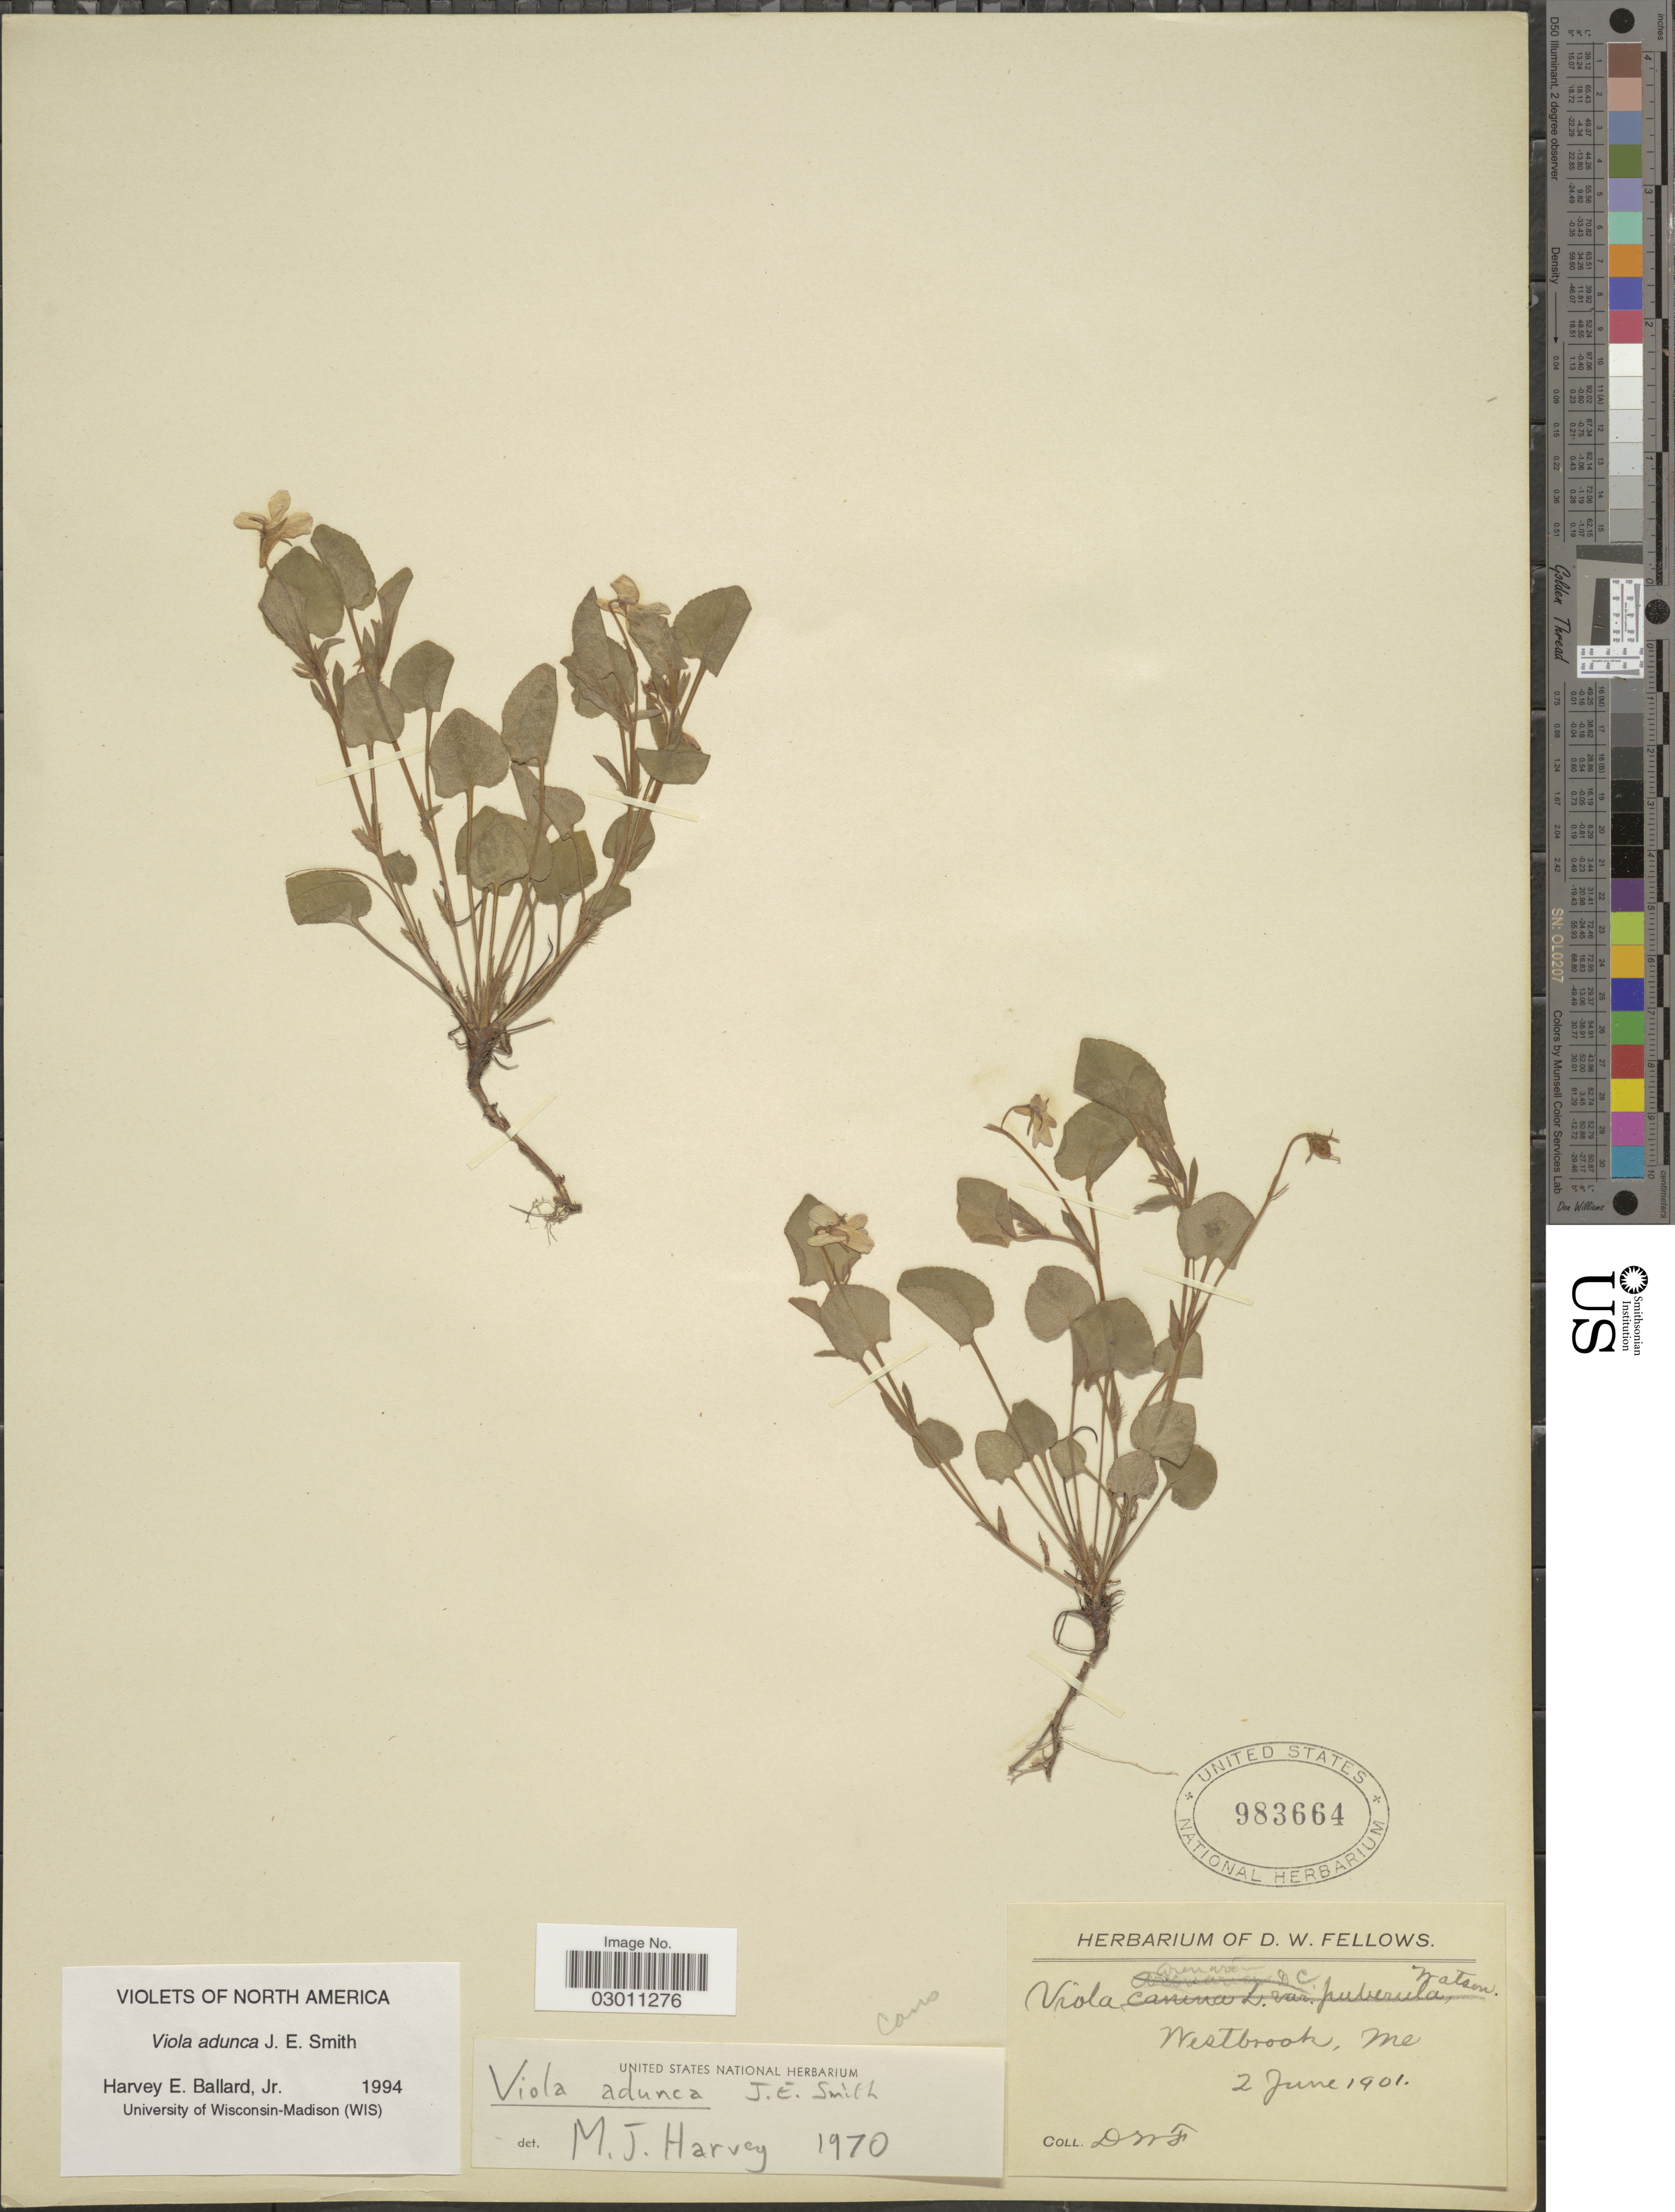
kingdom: Plantae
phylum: Tracheophyta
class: Magnoliopsida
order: Malpighiales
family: Violaceae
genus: Viola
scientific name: Viola adunca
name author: Sm.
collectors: D. W. Fellows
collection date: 1901-06-02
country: United States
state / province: Maine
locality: Westbrook, Me.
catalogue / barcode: US 983664